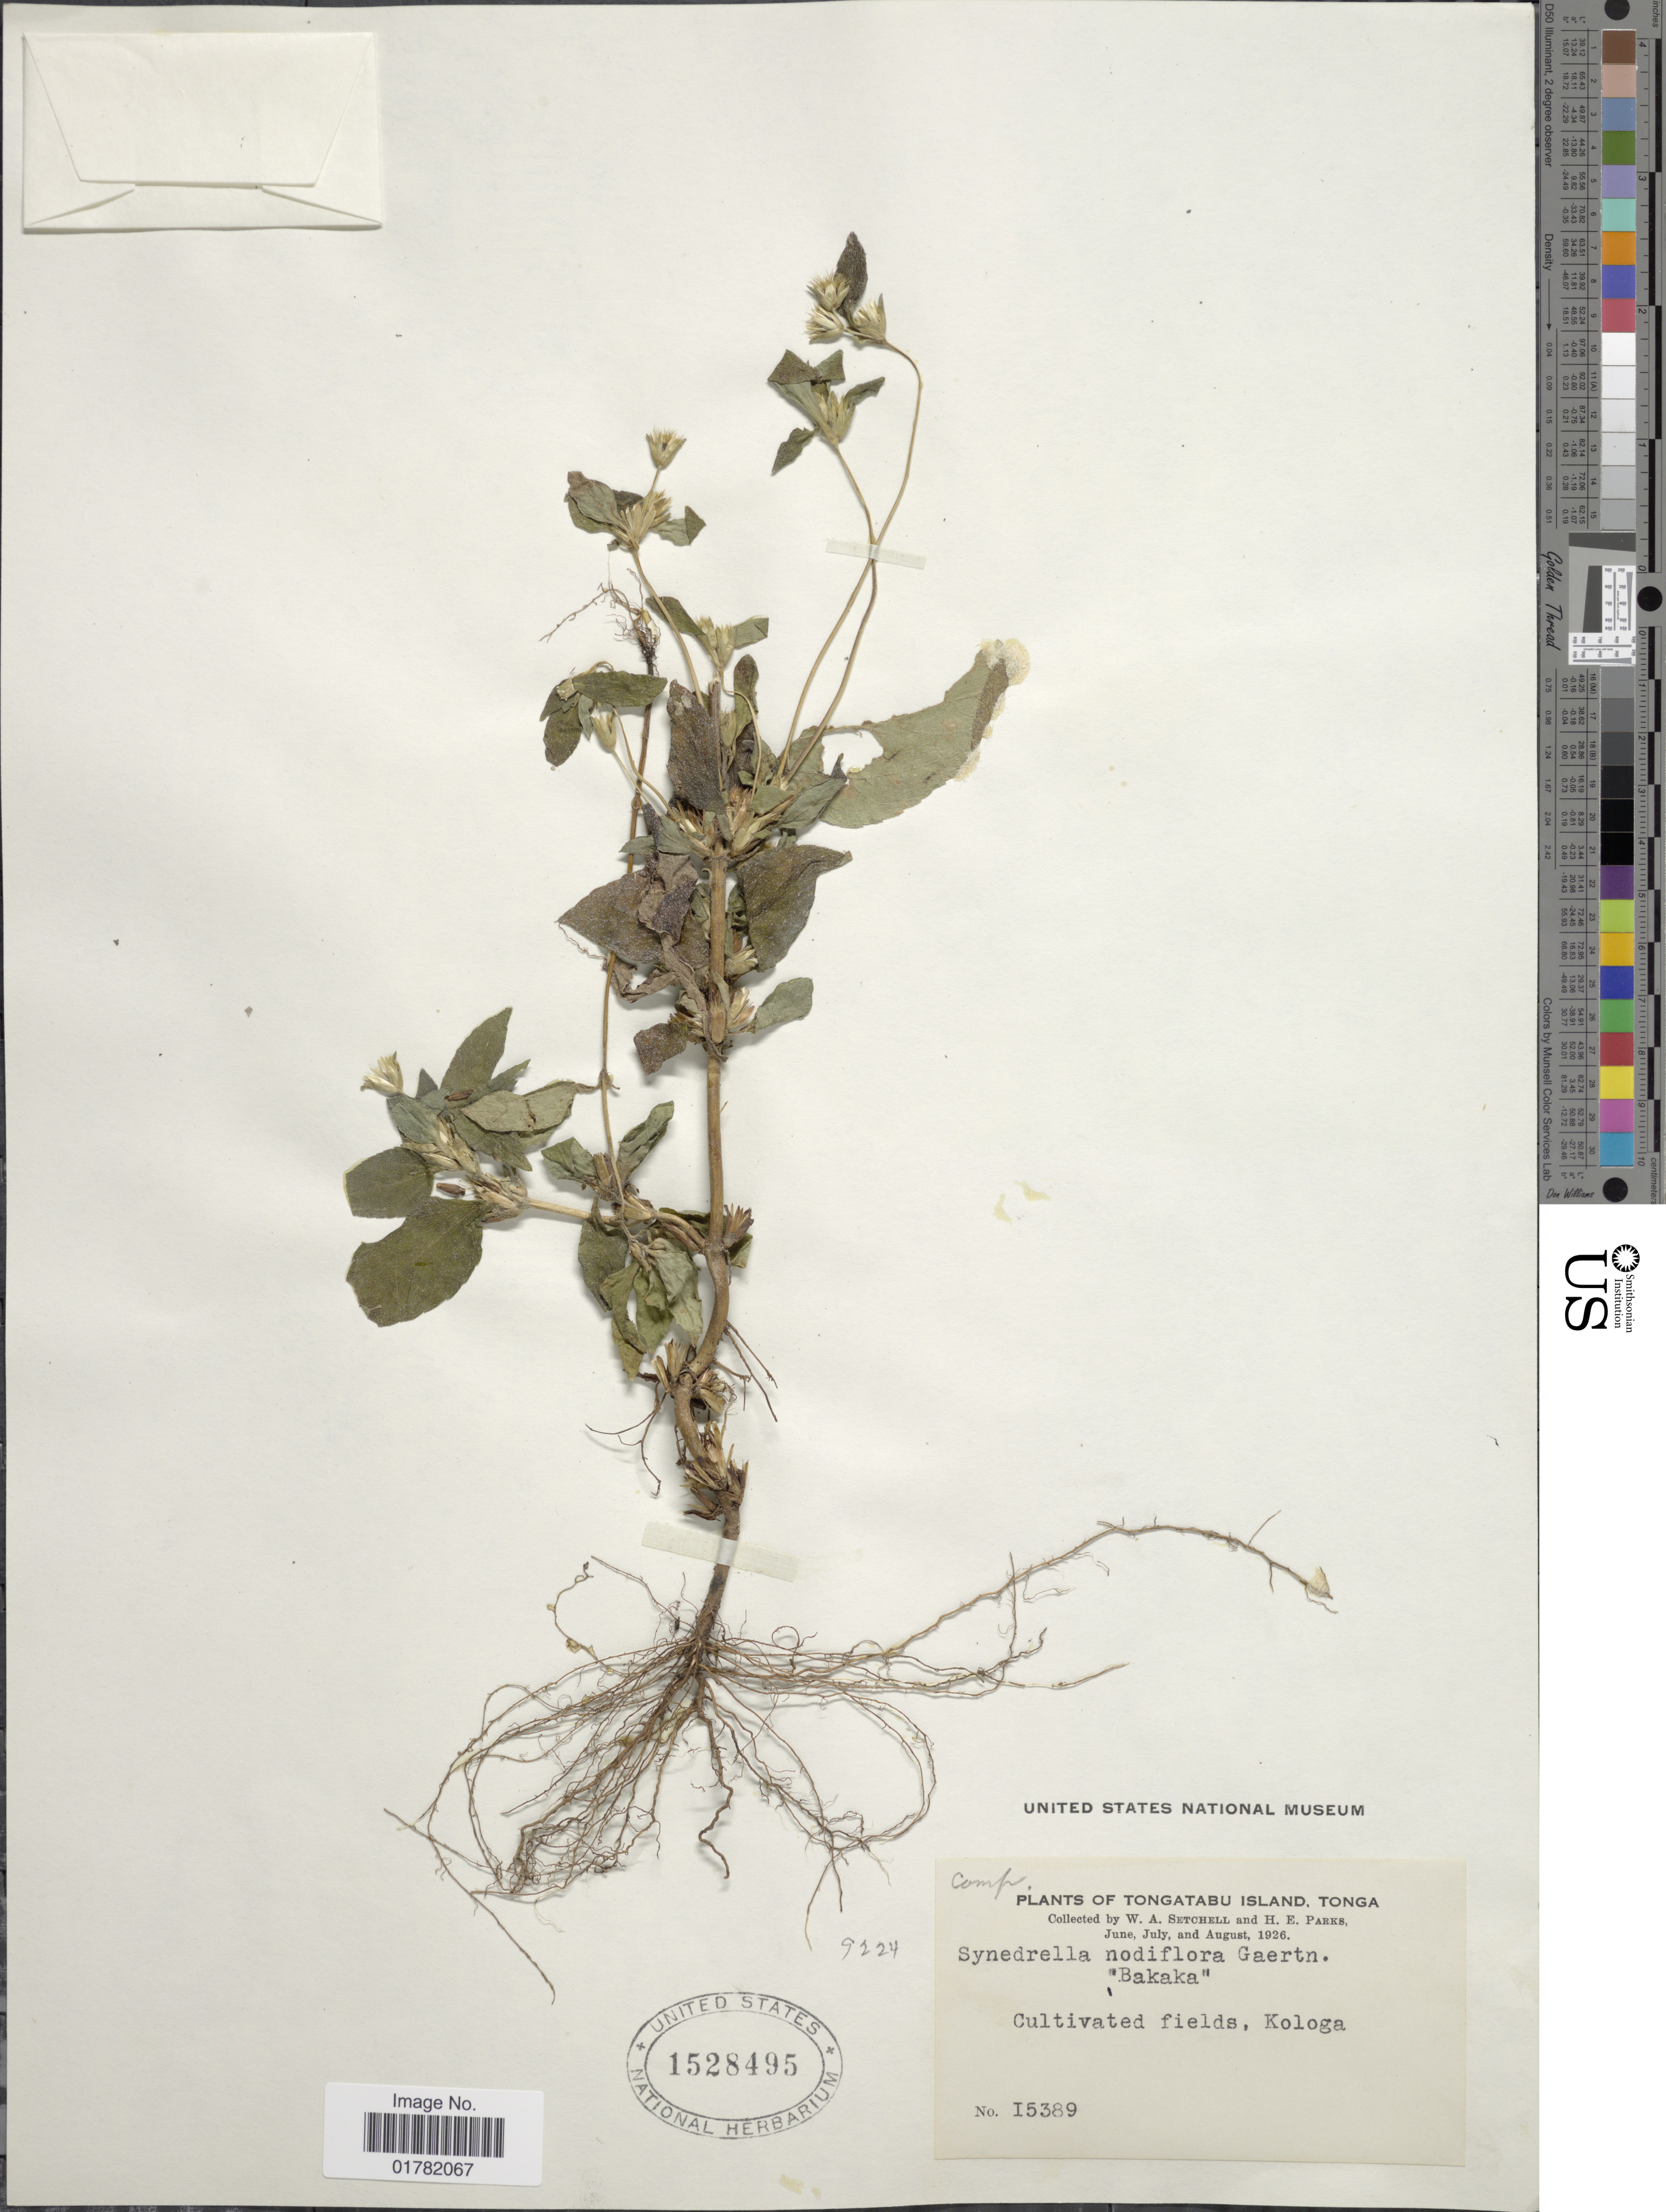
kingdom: Plantae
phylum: Tracheophyta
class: Magnoliopsida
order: Asterales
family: Asteraceae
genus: Synedrella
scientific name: Synedrella nodiflora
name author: (L.) Gaertn.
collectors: W. Setchell & H. E. Parks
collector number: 15389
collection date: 1926-06/1926-08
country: Tonga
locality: Tongatabu Island, Cutivated fields, Kologa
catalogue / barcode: US 1528495